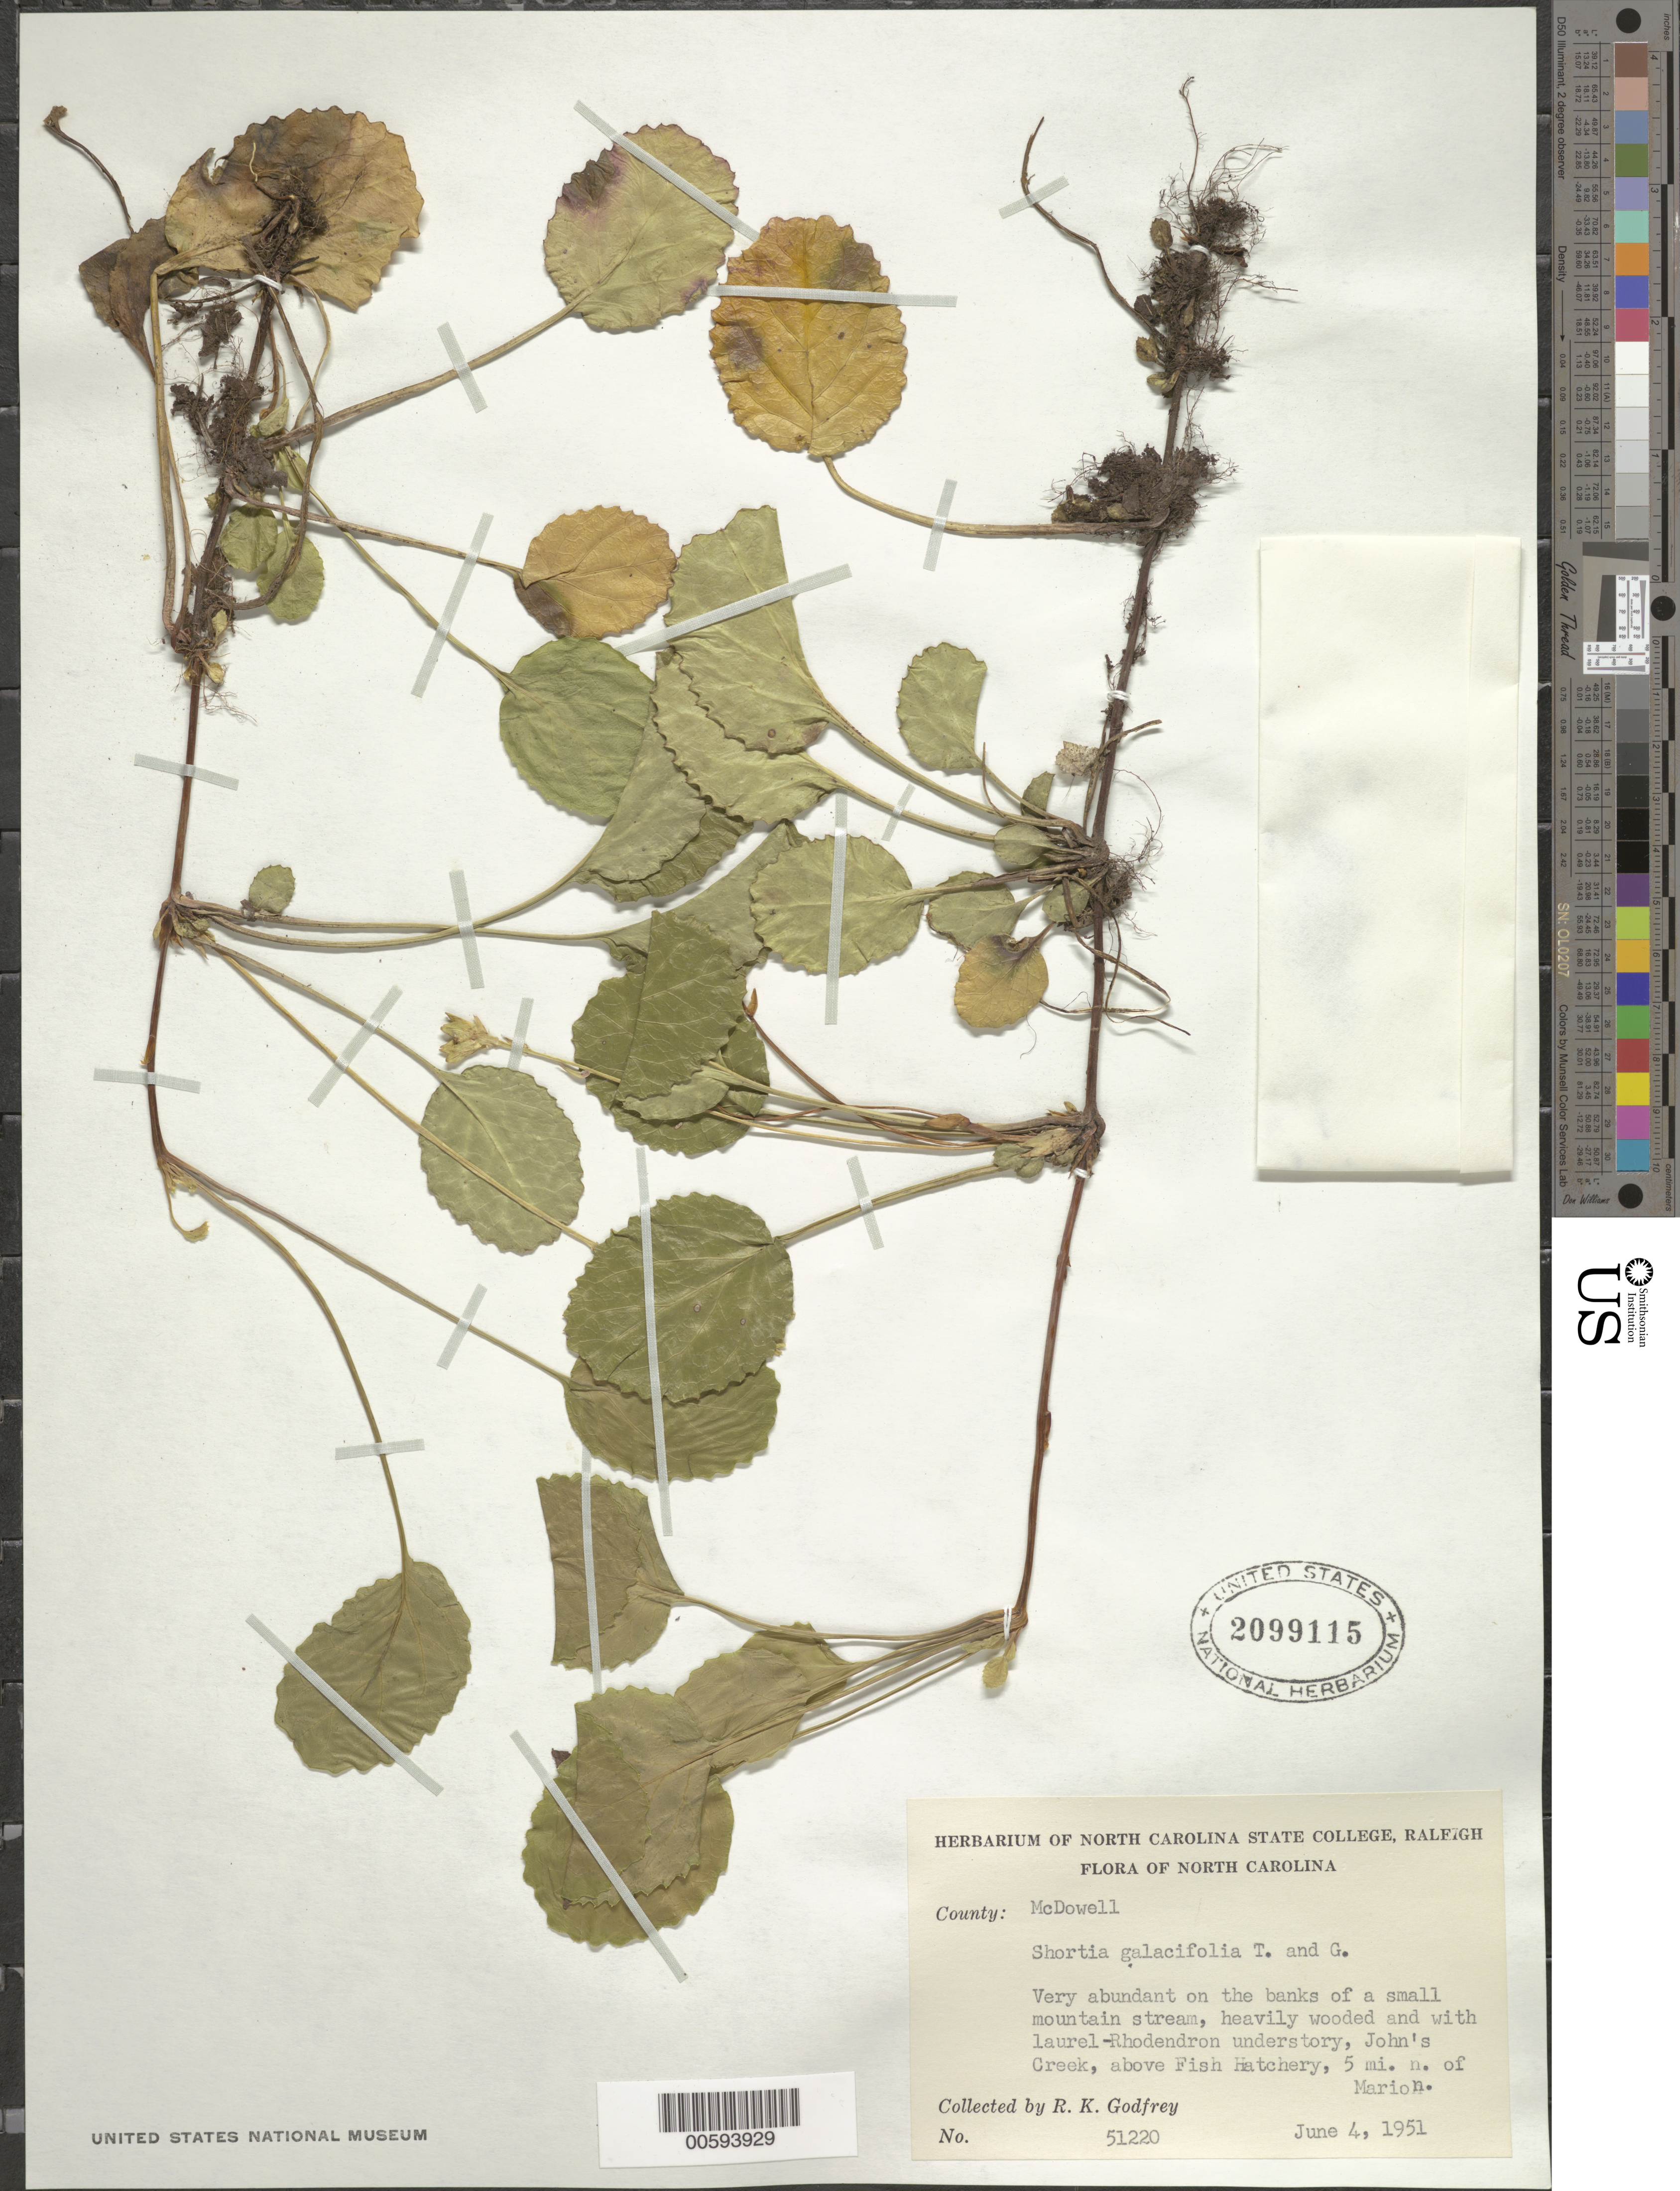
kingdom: Plantae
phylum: Tracheophyta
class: Magnoliopsida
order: Ericales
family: Diapensiaceae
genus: Shortia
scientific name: Shortia galacifolia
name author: Torr. & A. Gray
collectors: R. K. Godfrey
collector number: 51220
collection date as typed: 04 Jun 1951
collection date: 1951-06-04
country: United States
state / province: North Carolina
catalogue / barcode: US 2099115